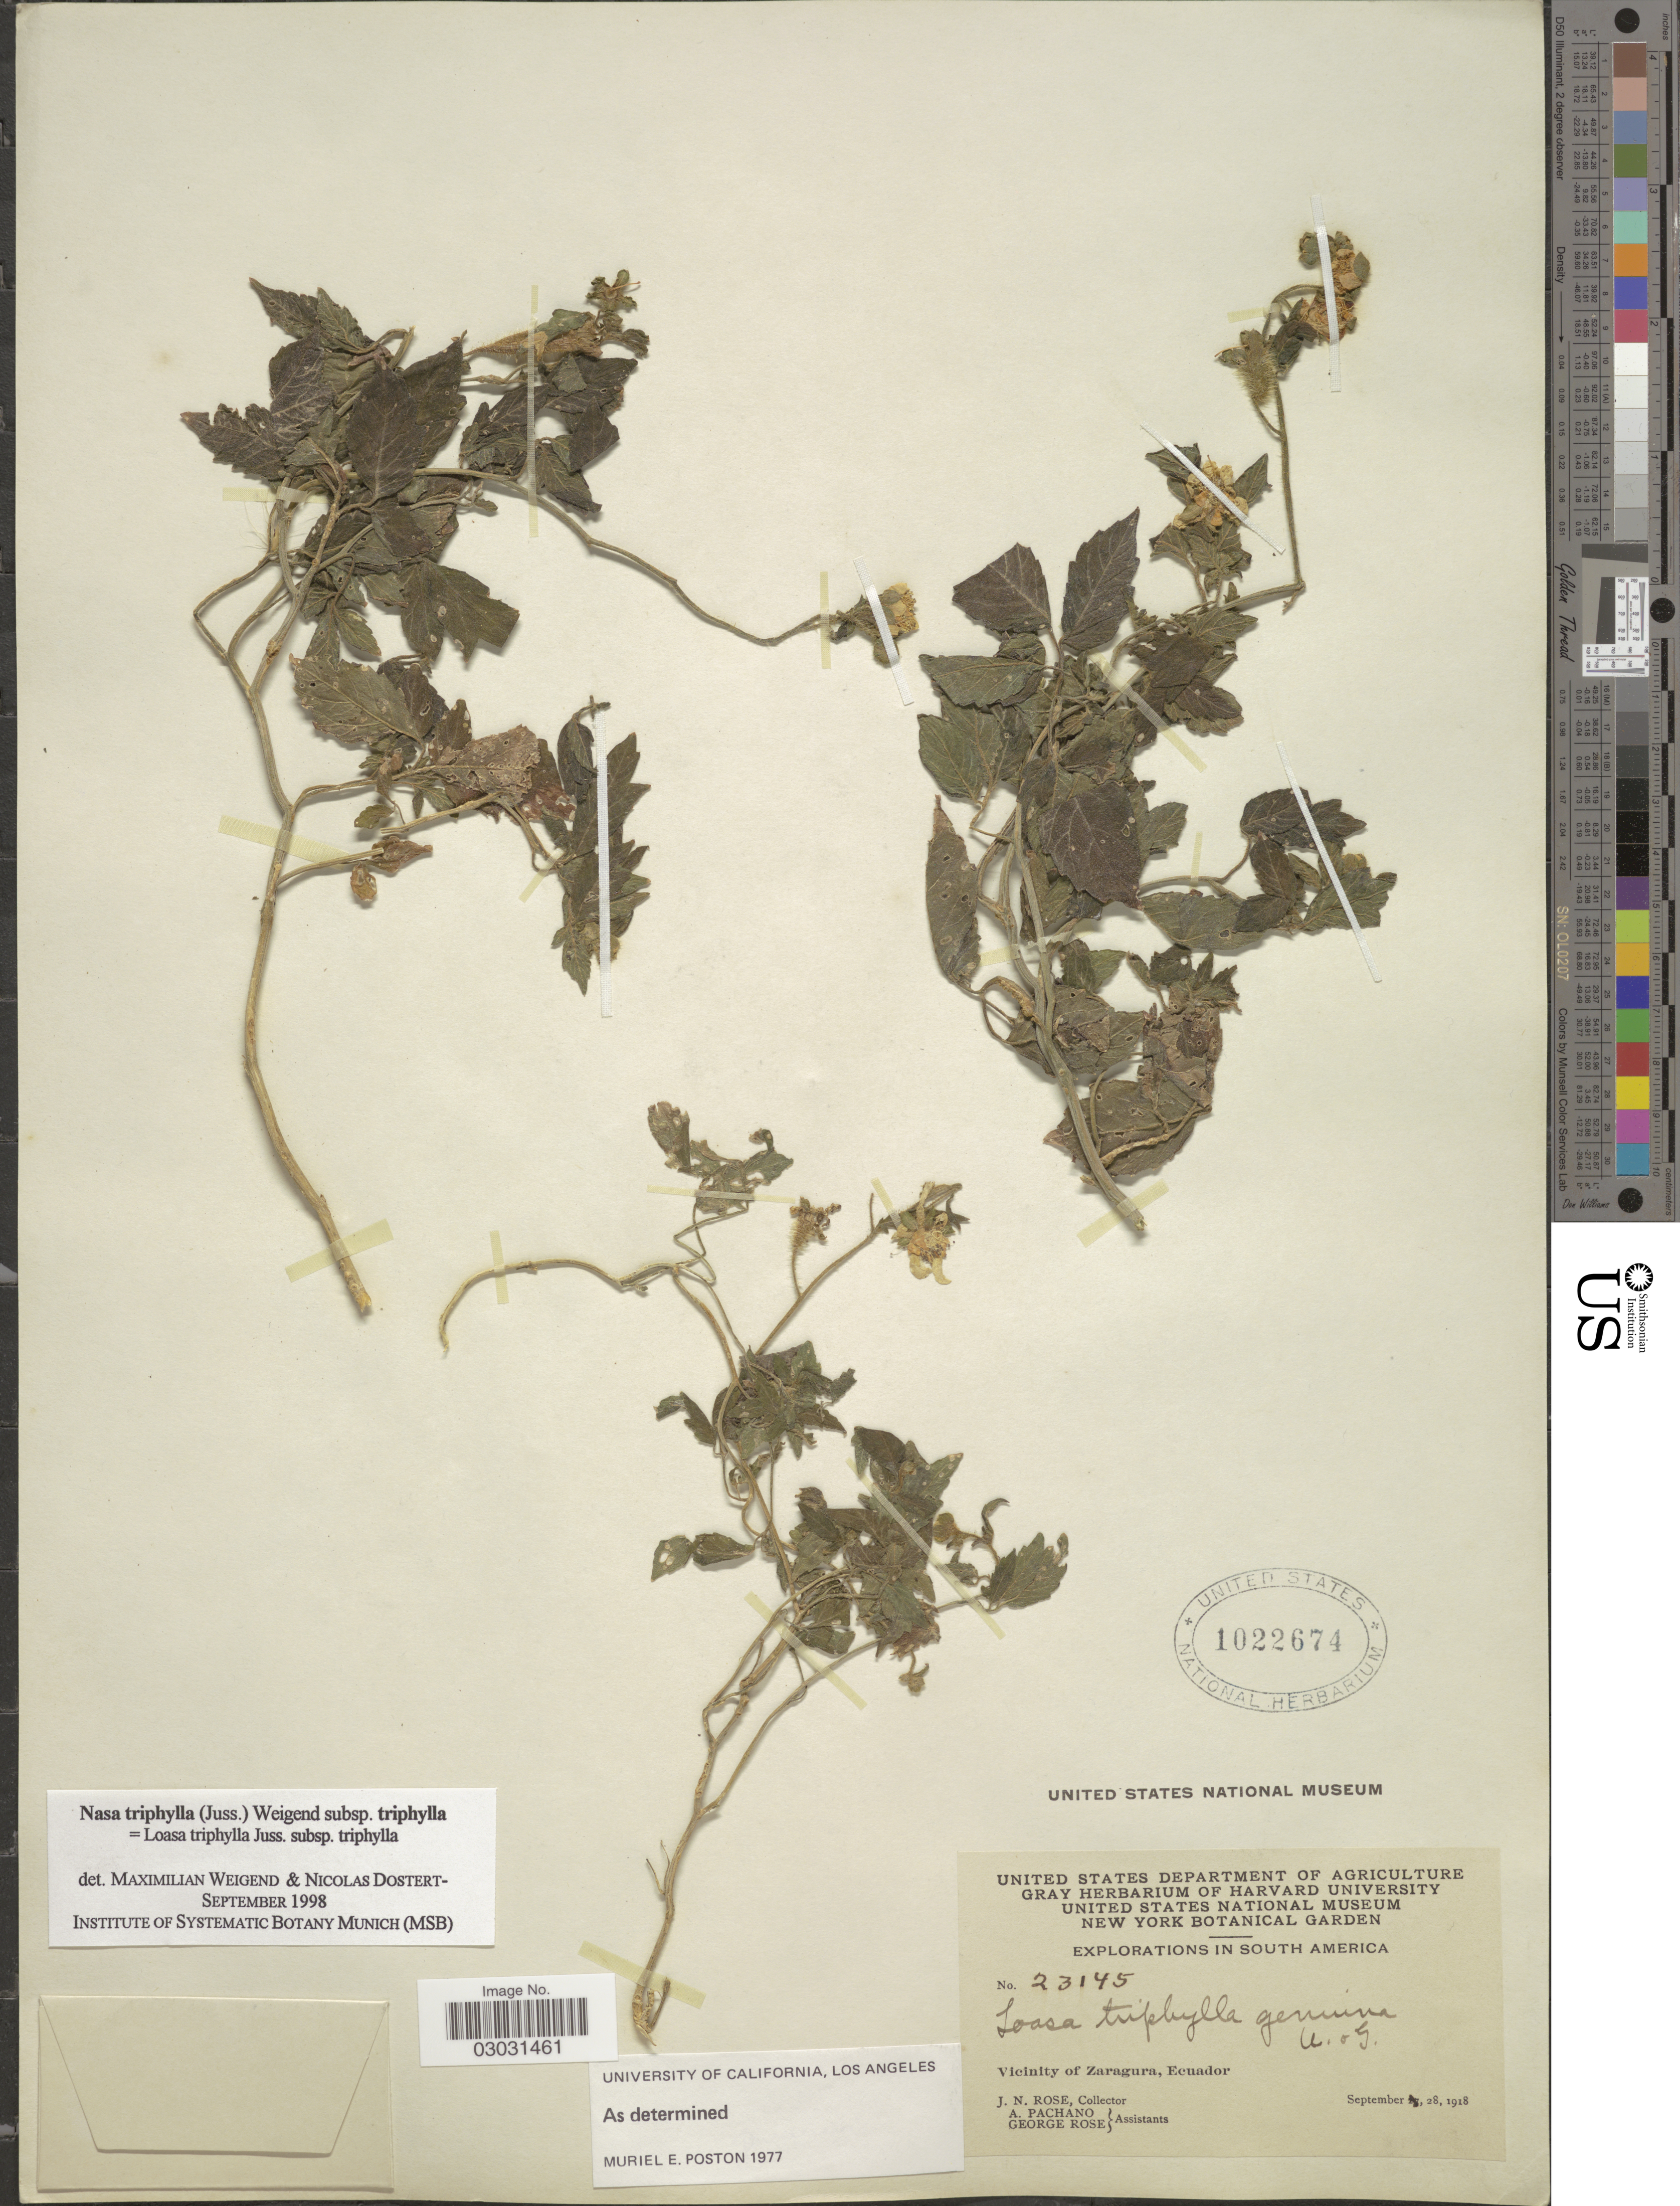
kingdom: Plantae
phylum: Tracheophyta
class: Magnoliopsida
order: Cornales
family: Loasaceae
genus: Nasa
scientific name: Nasa triphylla subsp. triphylla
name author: (Juss.) Wiegand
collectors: J. N. Rose, A. Pachano & G. Rose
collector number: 23145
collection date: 1918-09-28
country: Ecuador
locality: Vicinity of Zaragura.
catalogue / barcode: US 1022674